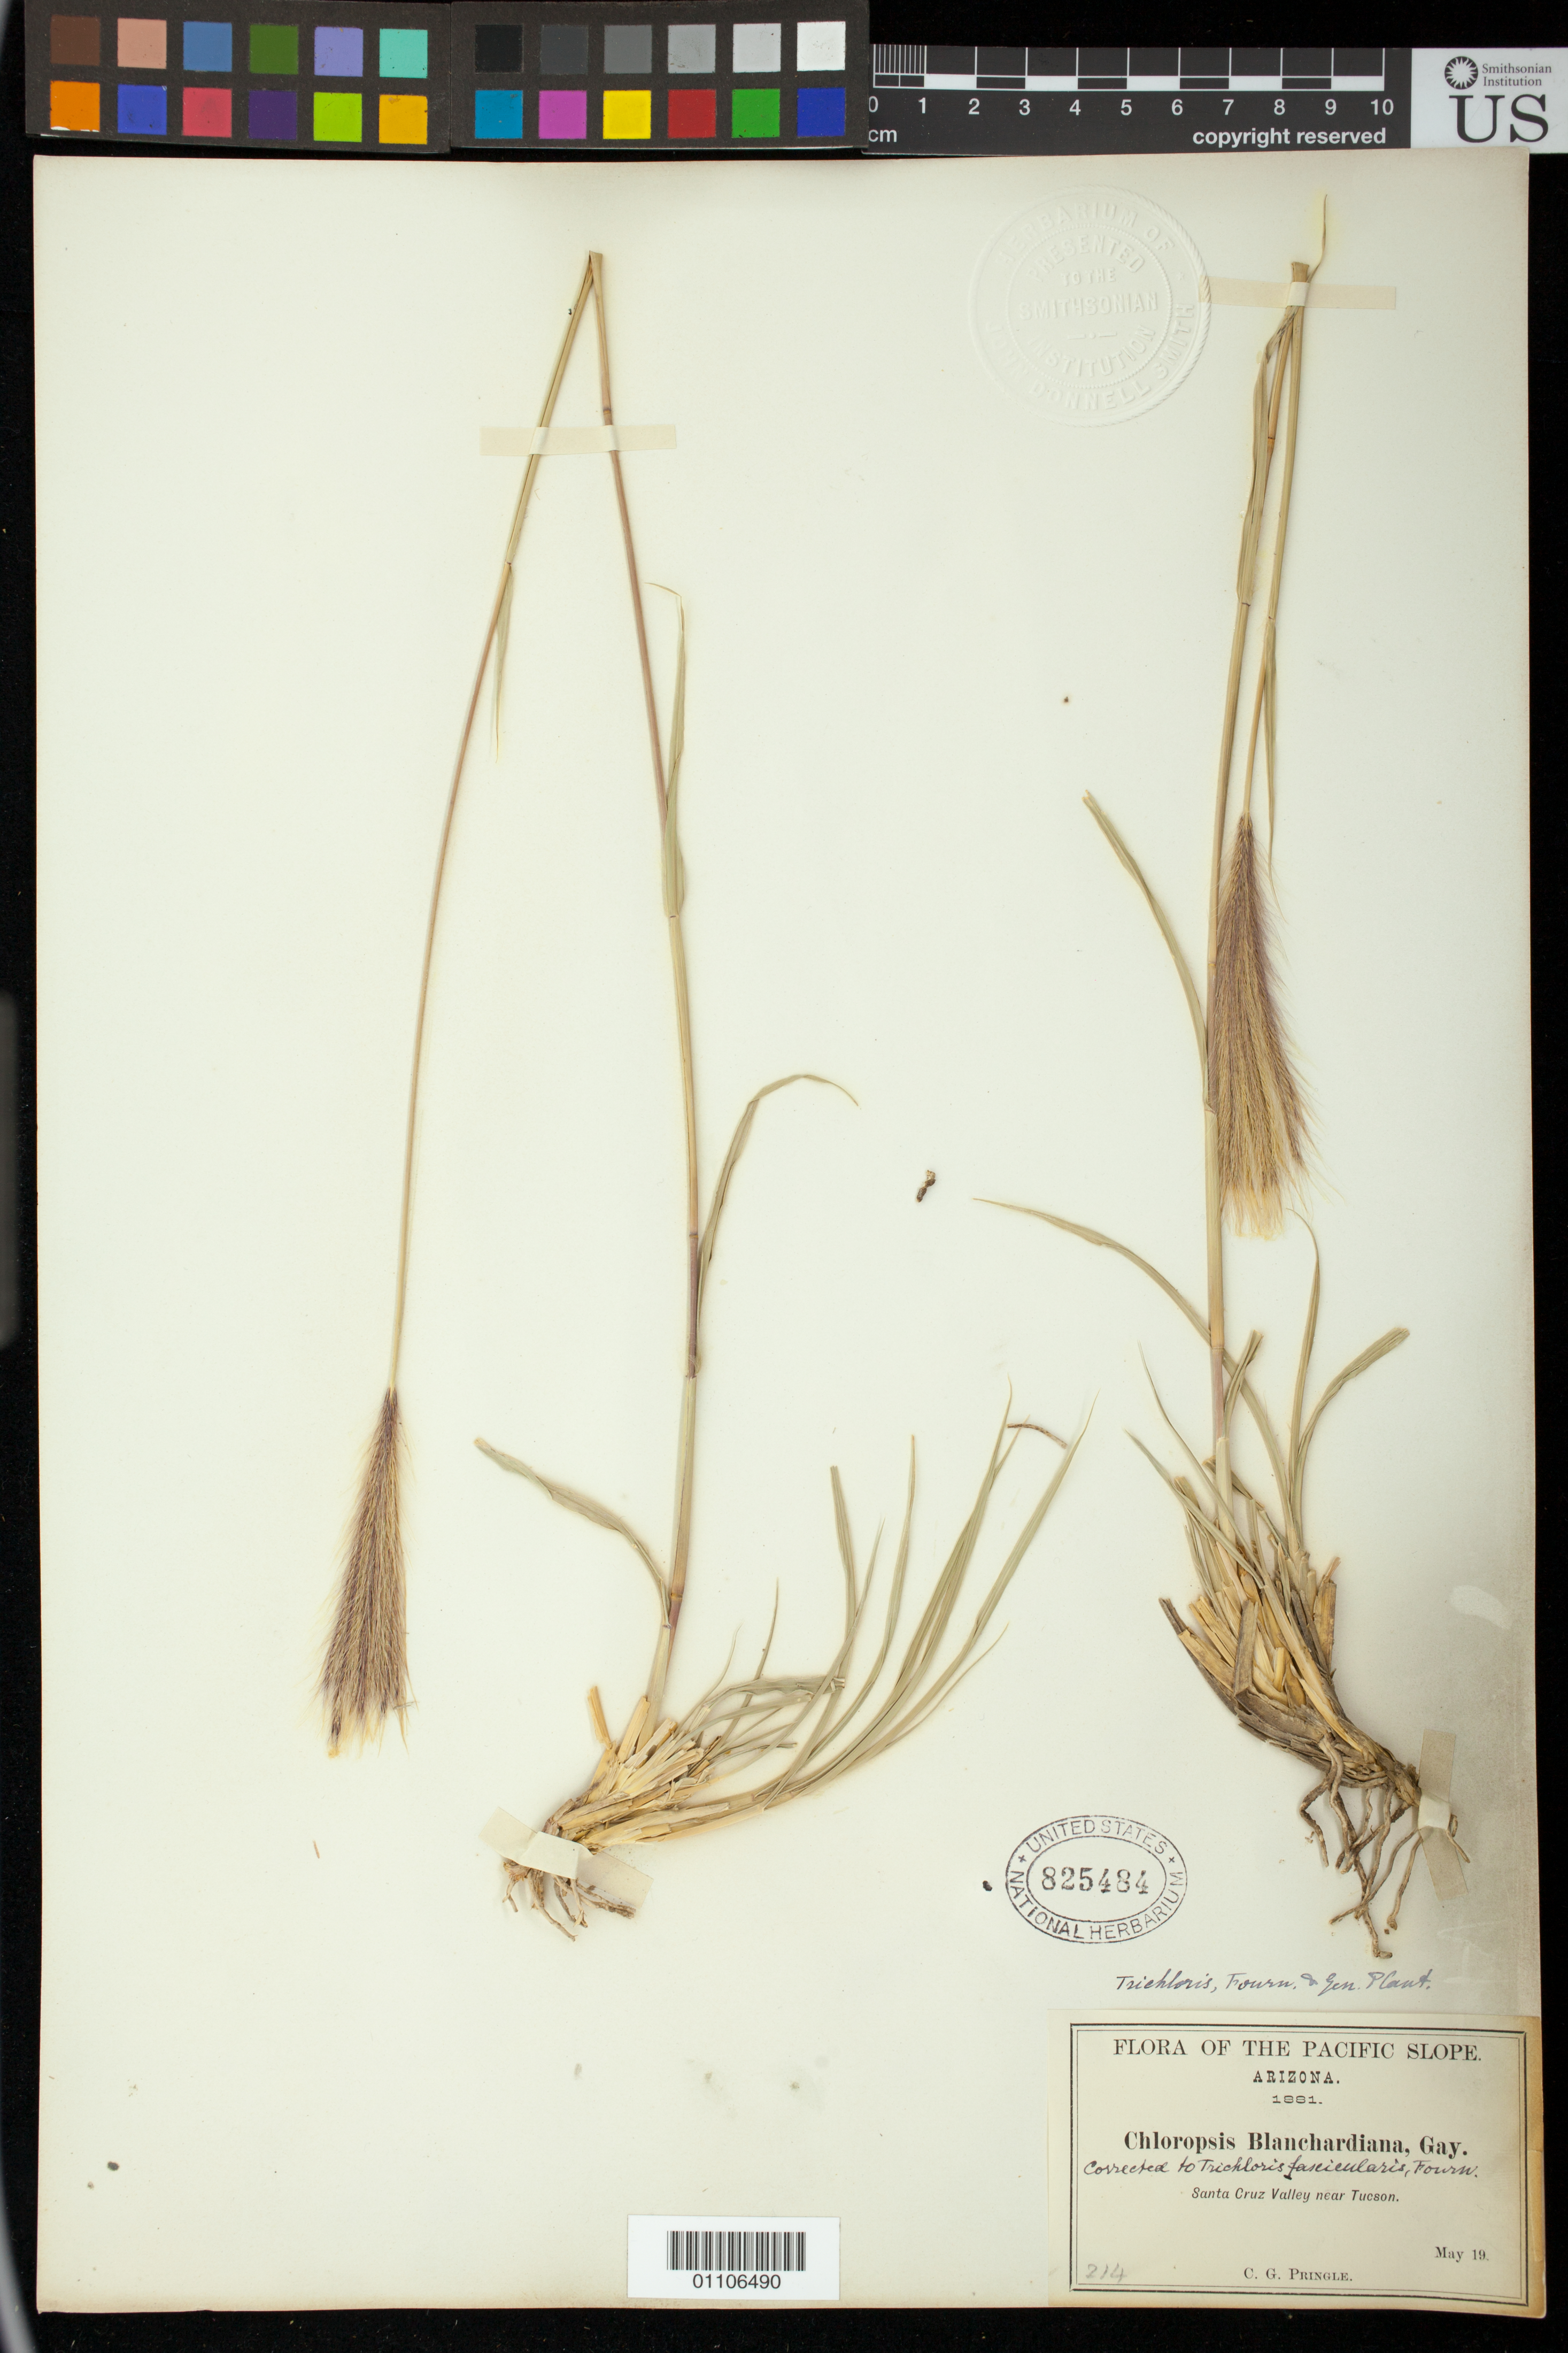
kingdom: Plantae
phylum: Tracheophyta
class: Liliopsida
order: Poales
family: Poaceae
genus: Trichloris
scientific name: Trichloris blanchardiana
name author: E. Fourn. ex Scribn.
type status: Type Collection; Isosyntype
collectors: C. G. Pringle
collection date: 1881-05-19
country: United States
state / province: Arizona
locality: Santa Cruz Valley near Tucson.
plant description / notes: Specimen ex John Donnell Smith herbarium.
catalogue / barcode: US 825484